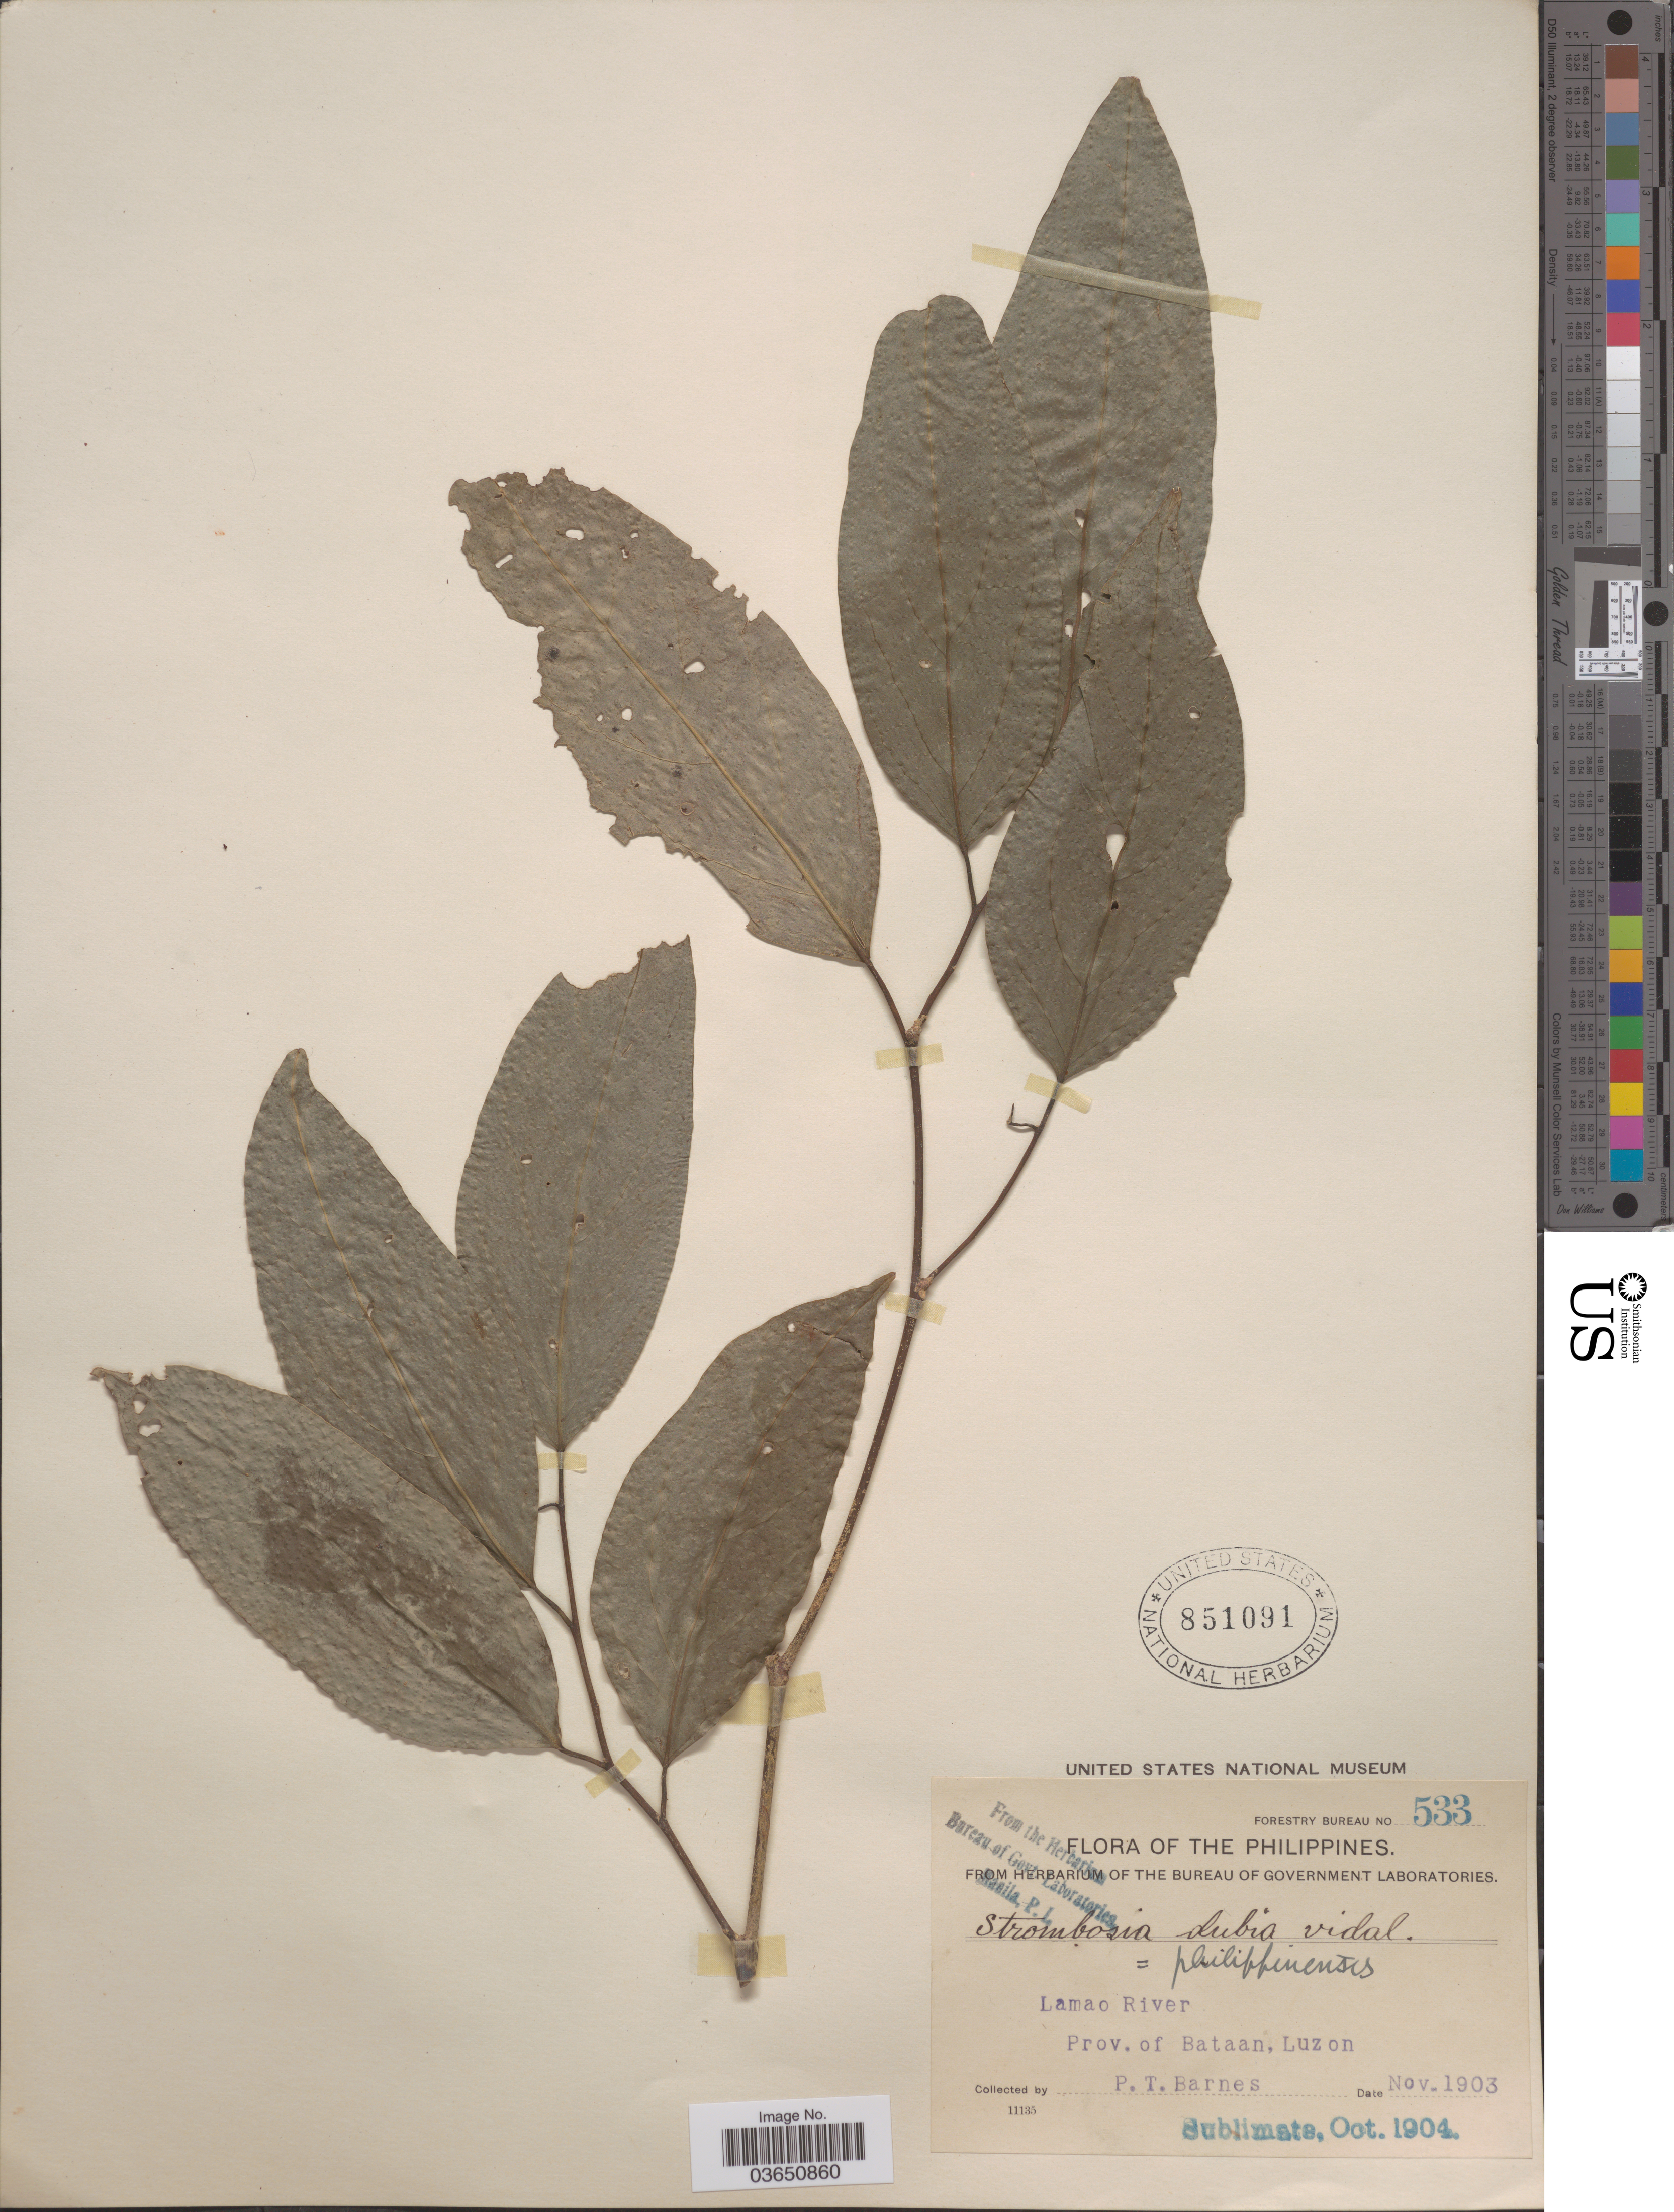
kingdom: Plantae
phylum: Tracheophyta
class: Magnoliopsida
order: Santalales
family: Strombosiaceae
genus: Strombosia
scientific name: Strombosia philippinensis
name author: (Baill.) Rolfe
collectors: P. Barnes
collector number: Forestry Bureau 533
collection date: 1903-11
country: Philippines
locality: Lamao River. Prov. of Bataan, Luzon.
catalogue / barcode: US 851091